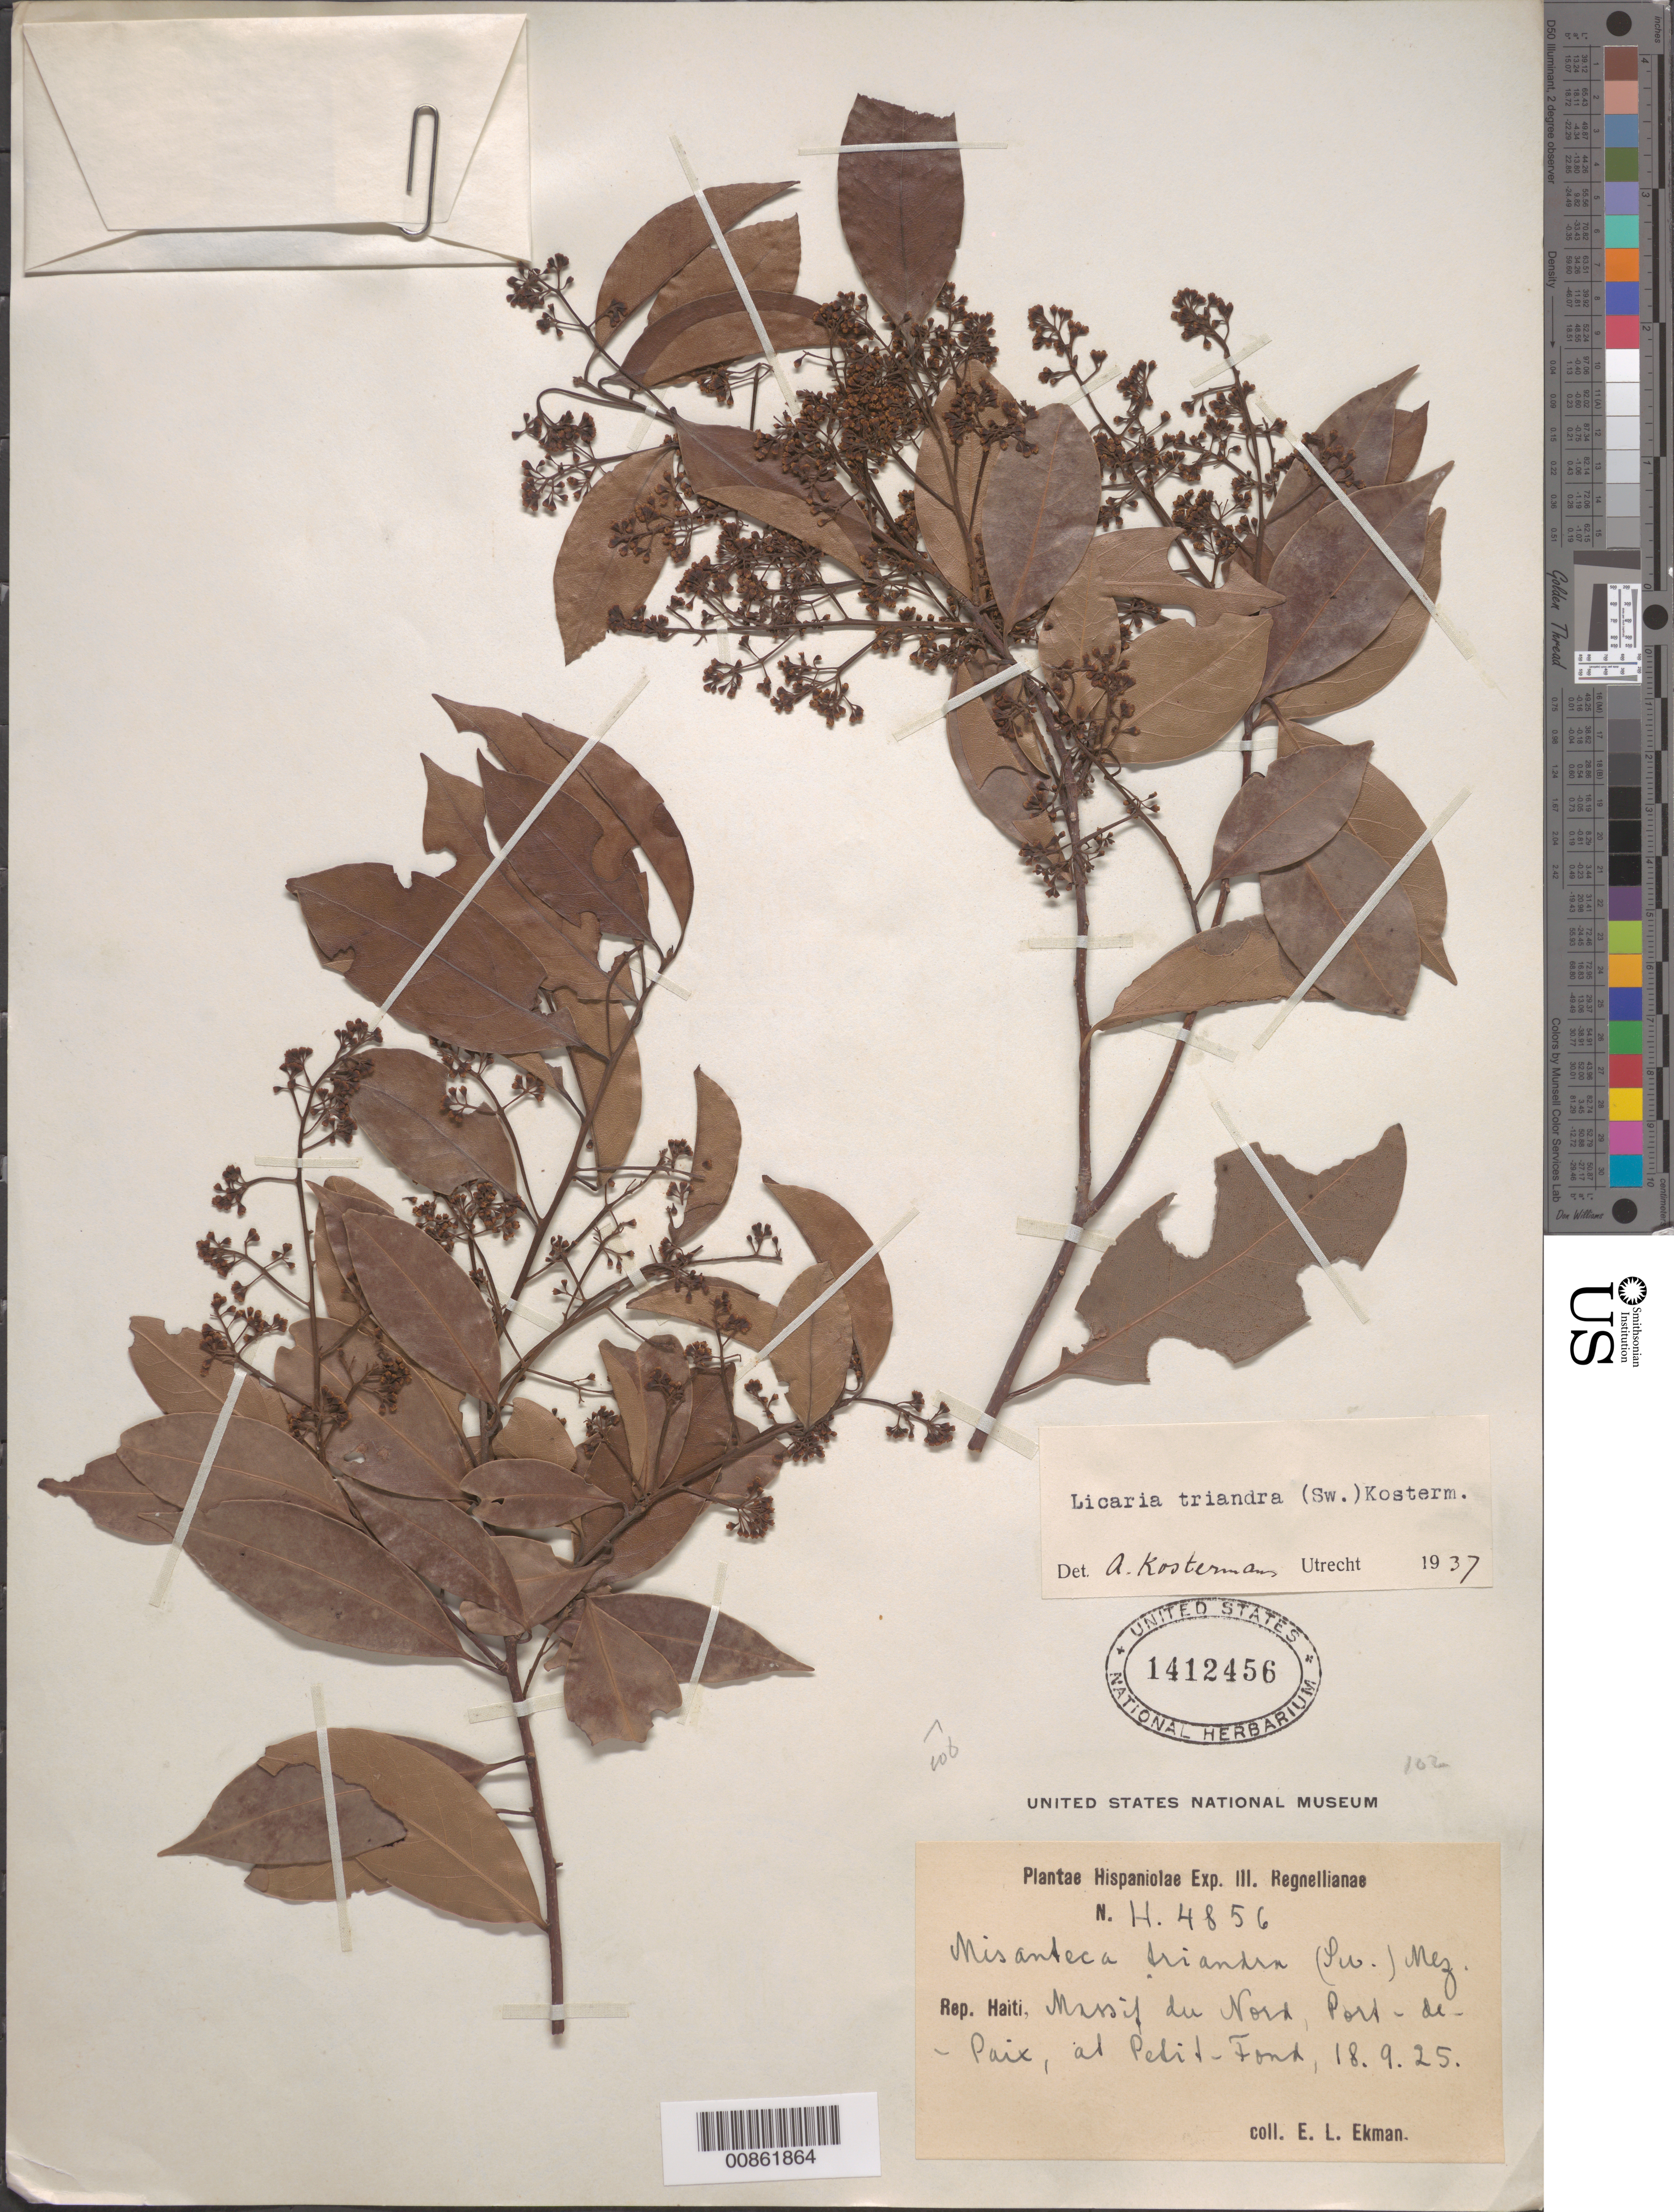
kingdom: Plantae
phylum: Tracheophyta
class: Magnoliopsida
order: Laurales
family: Lauraceae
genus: Licaria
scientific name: Licaria triandra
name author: (Sw.) Kosterm.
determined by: Kostermans, A. J. G. H.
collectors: E. L. Ekman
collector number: H 4856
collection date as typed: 18 Sep 1925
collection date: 1925-09-18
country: Haiti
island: Hispaniola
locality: Massif du Nord, Port-de-Paix, at Petit-Fond.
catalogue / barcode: US 1412456